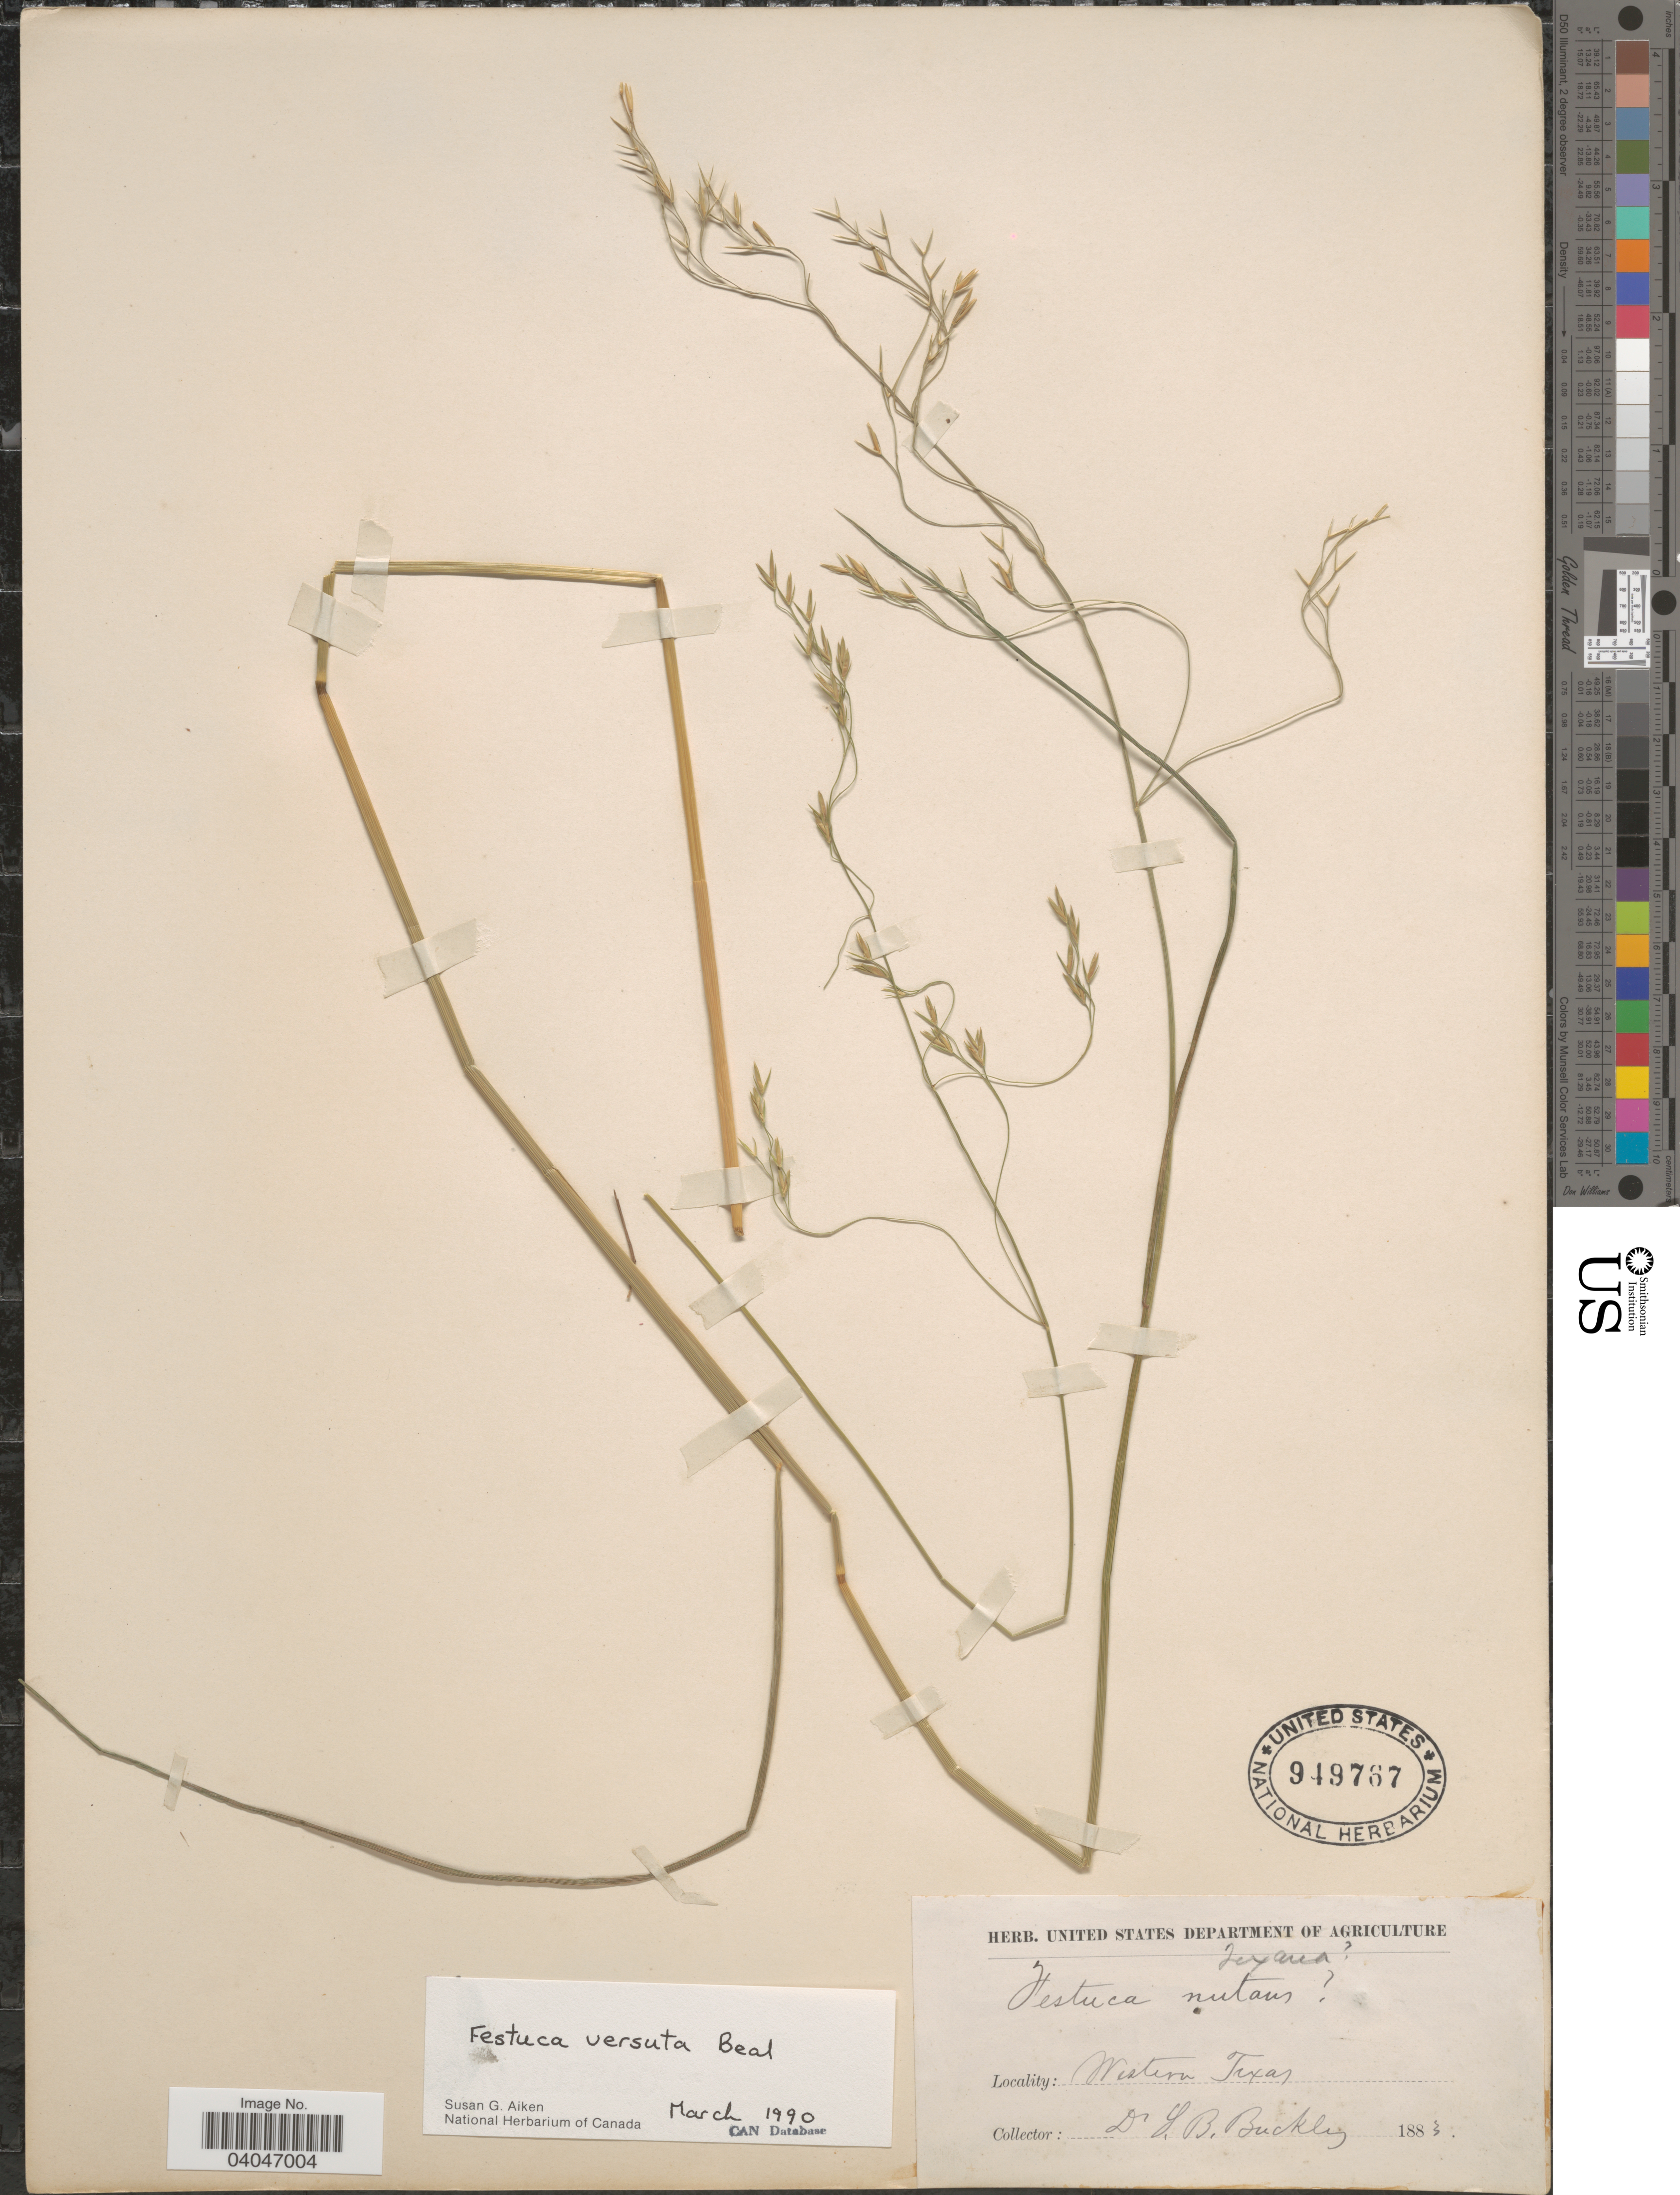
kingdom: Plantae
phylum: Tracheophyta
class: Liliopsida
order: Poales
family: Poaceae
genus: Festuca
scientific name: Festuca versuta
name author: W.J. Beal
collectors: S. B. Buckley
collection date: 1883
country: United States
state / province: Texas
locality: Western Texas.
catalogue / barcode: US 949767